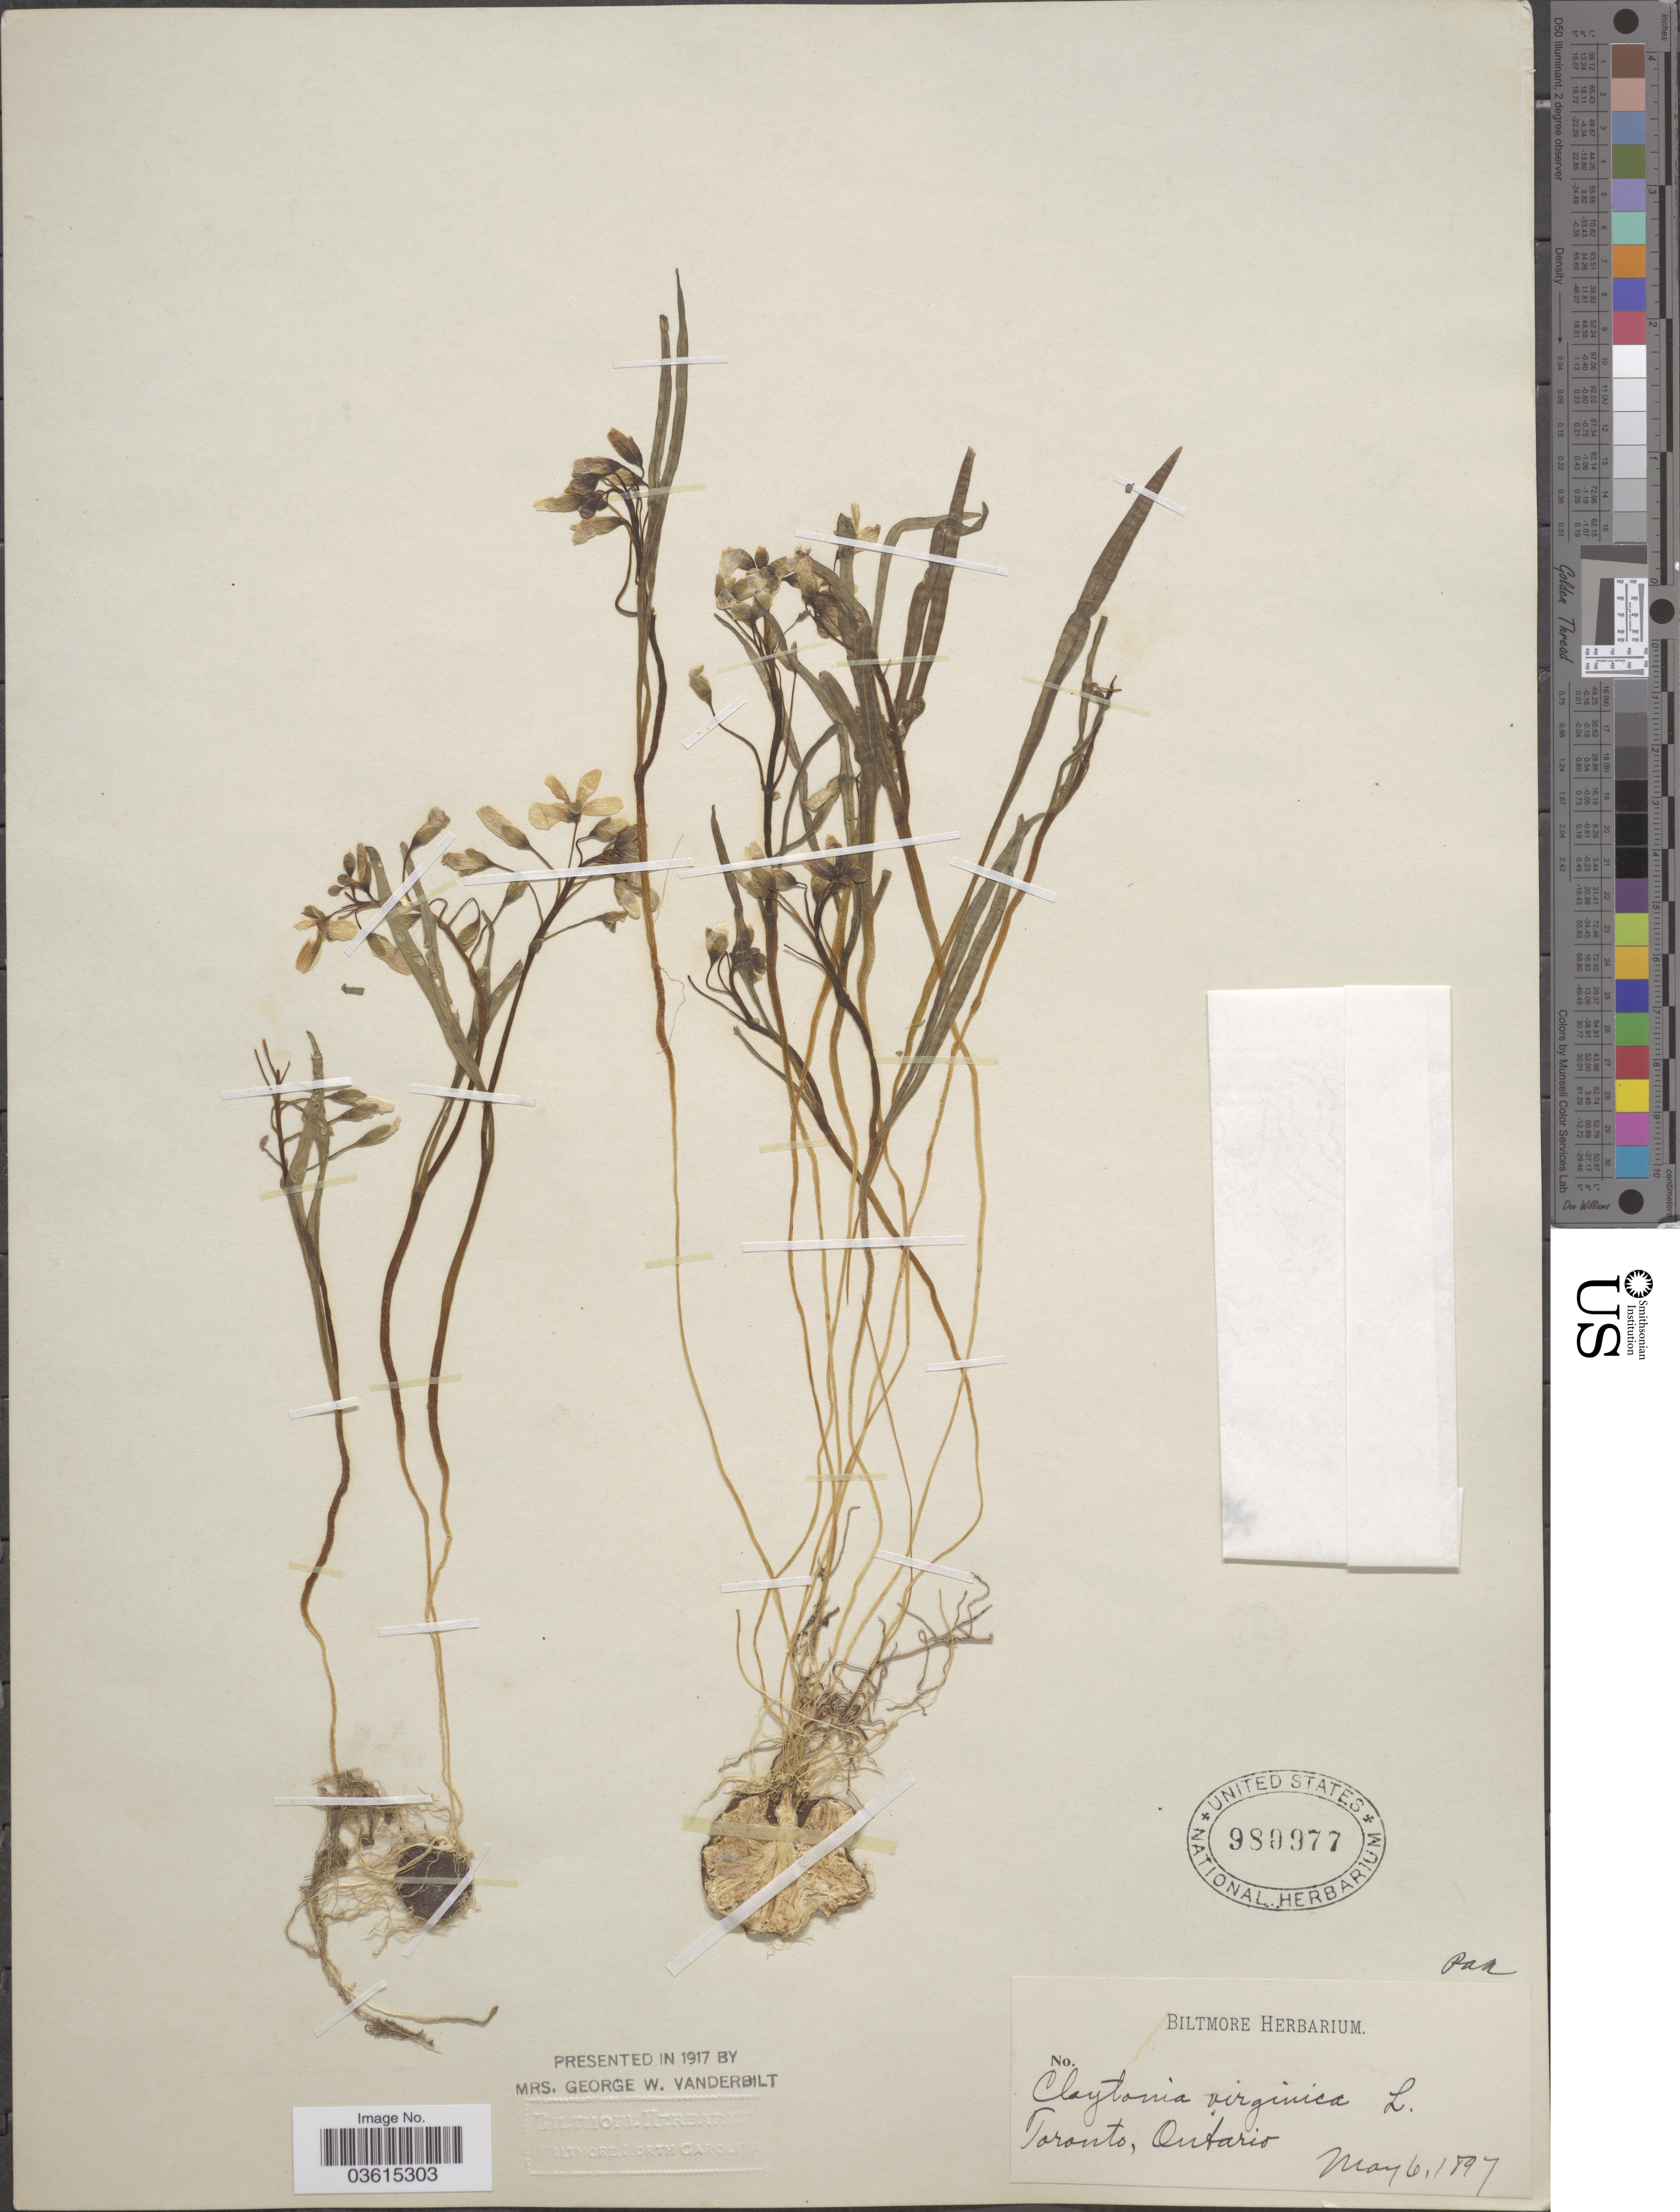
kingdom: Plantae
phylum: Tracheophyta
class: Magnoliopsida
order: Caryophyllales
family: Montiaceae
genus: Claytonia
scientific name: Claytonia virginica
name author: L.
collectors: ex herb. Biltmore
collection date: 1897-05-06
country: Canada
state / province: Ontario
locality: Toronto.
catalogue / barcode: US 980977